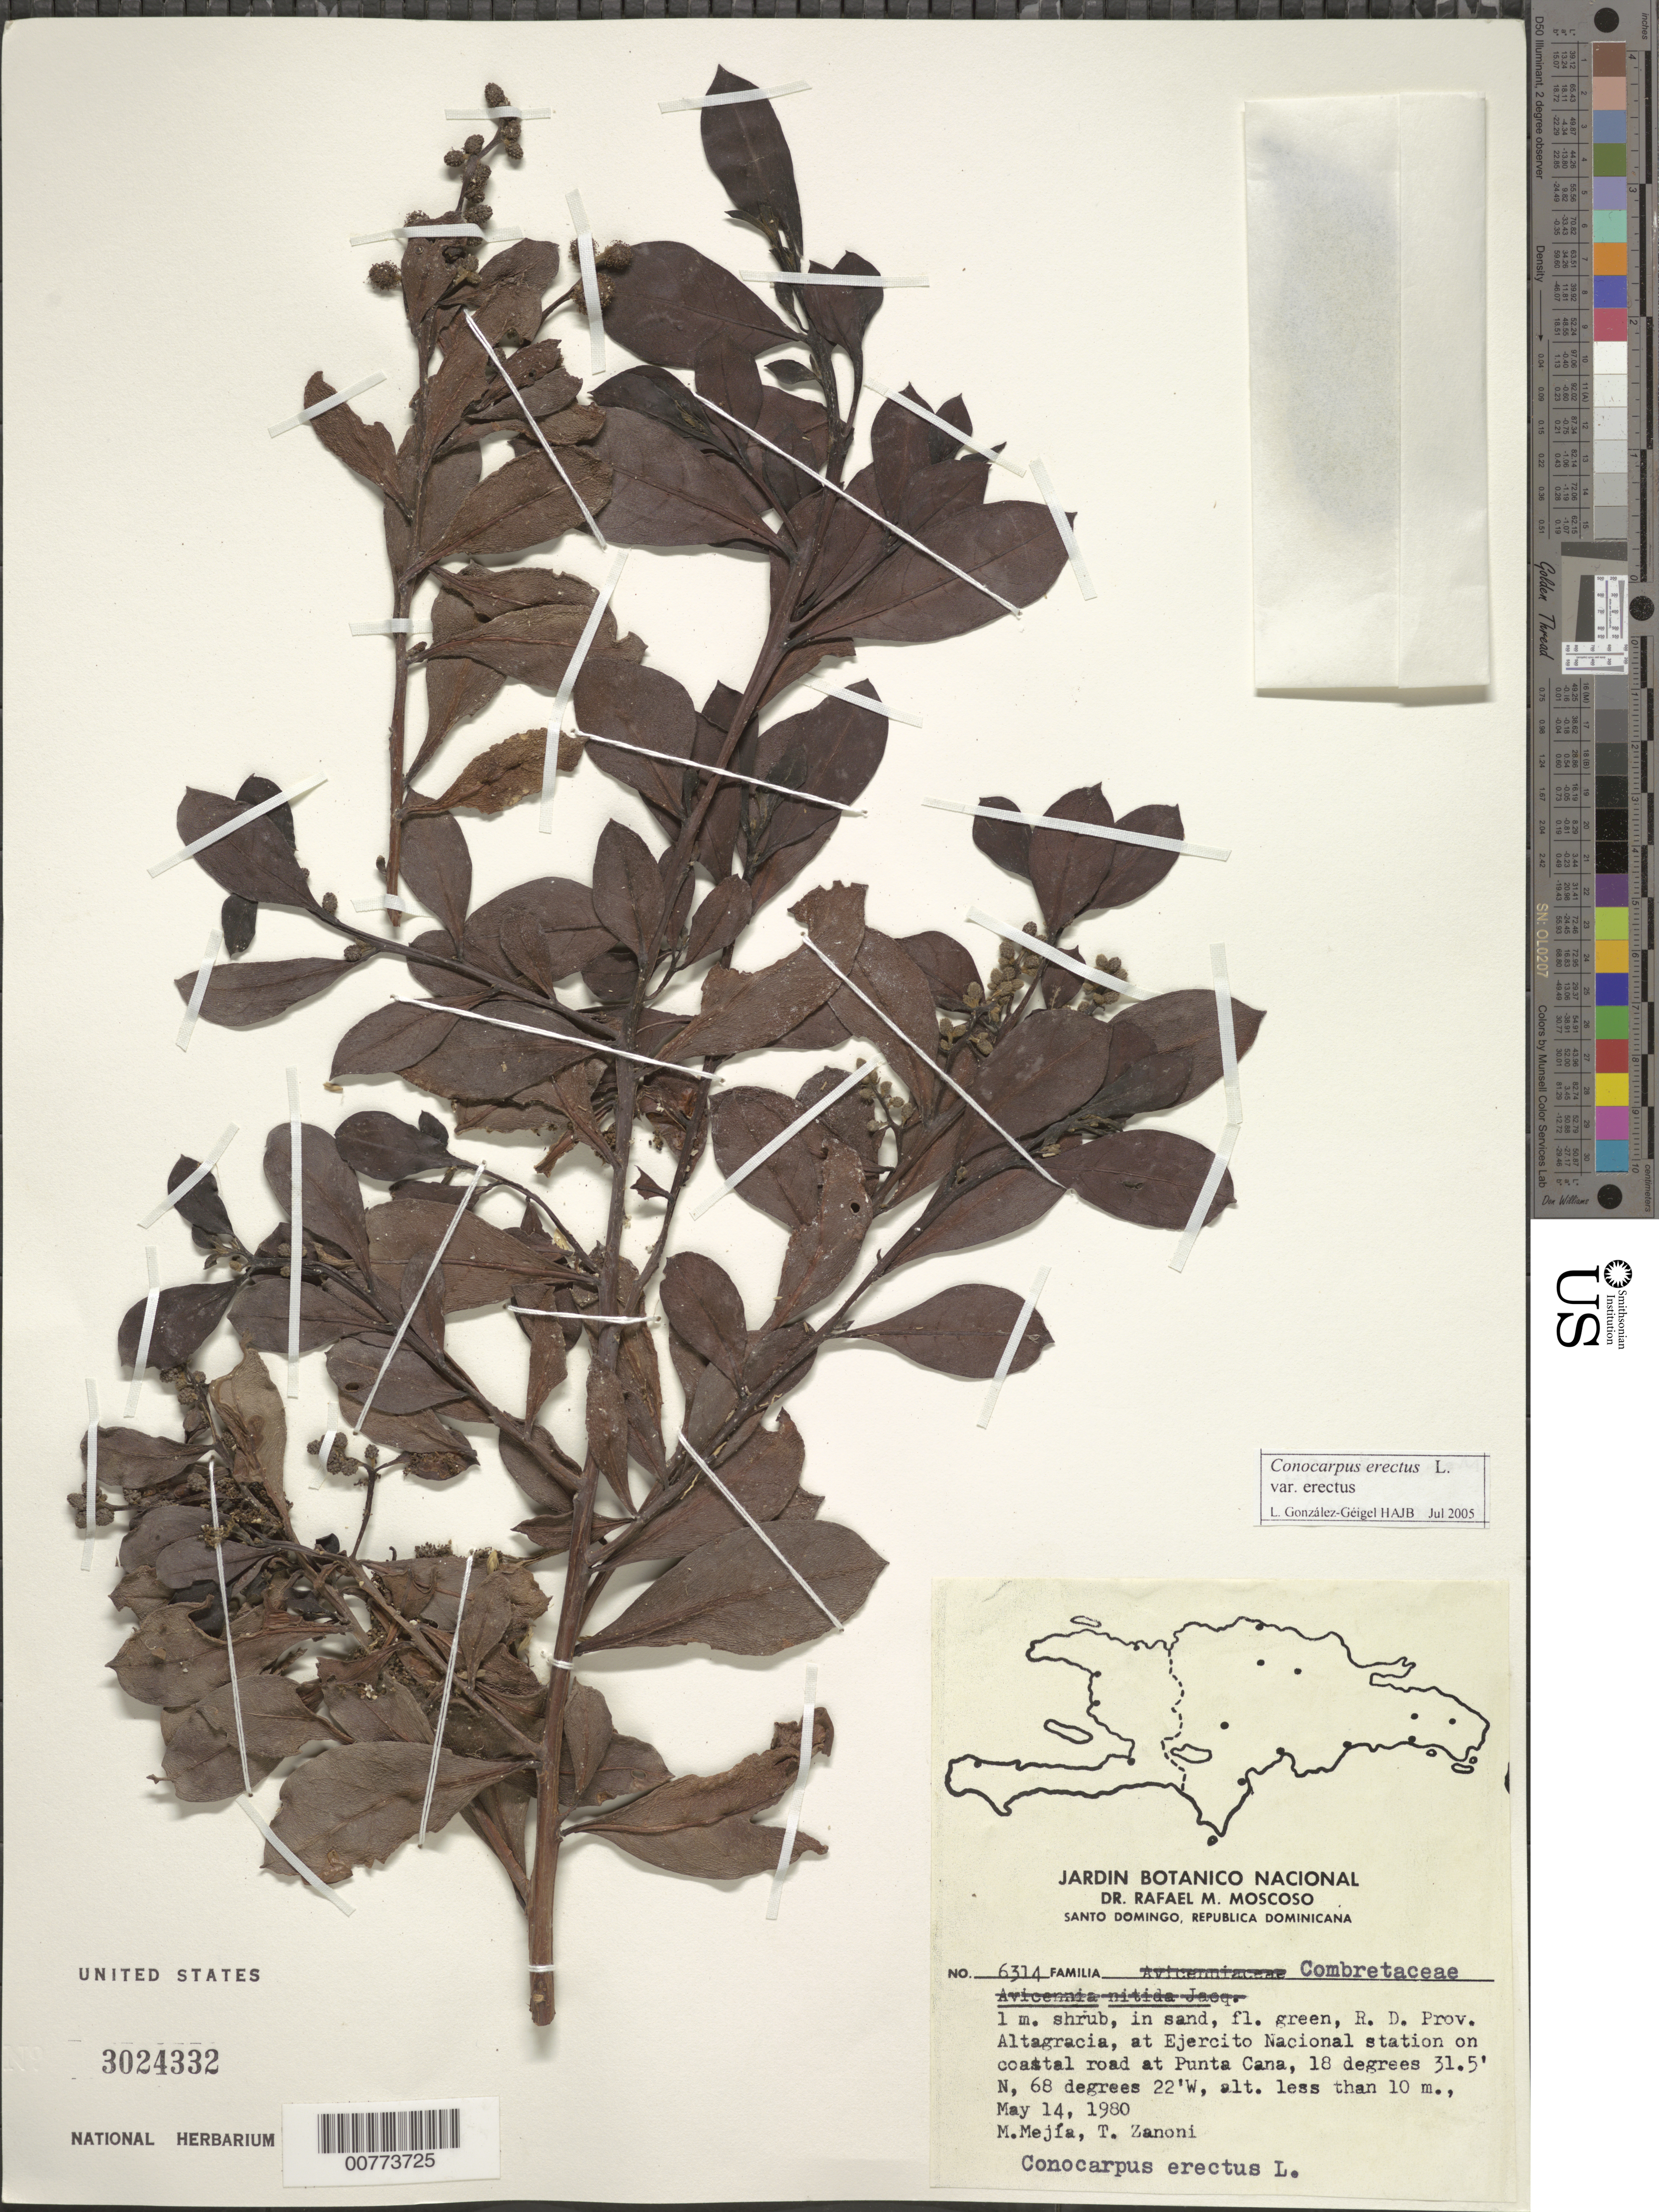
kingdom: Plantae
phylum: Tracheophyta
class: Magnoliopsida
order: Myrtales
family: Combretaceae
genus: Conocarpus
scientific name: Conocarpus erectus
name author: L.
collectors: M. Mejia & T. A. Zanoni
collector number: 6314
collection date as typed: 14 May 1980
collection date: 1980-05-14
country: Dominican Republic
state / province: La Altagracia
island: Hispaniola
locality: Ejército Nacional Station, on coastal road at Punta Cana.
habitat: Sand.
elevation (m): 10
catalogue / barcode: US 3024332